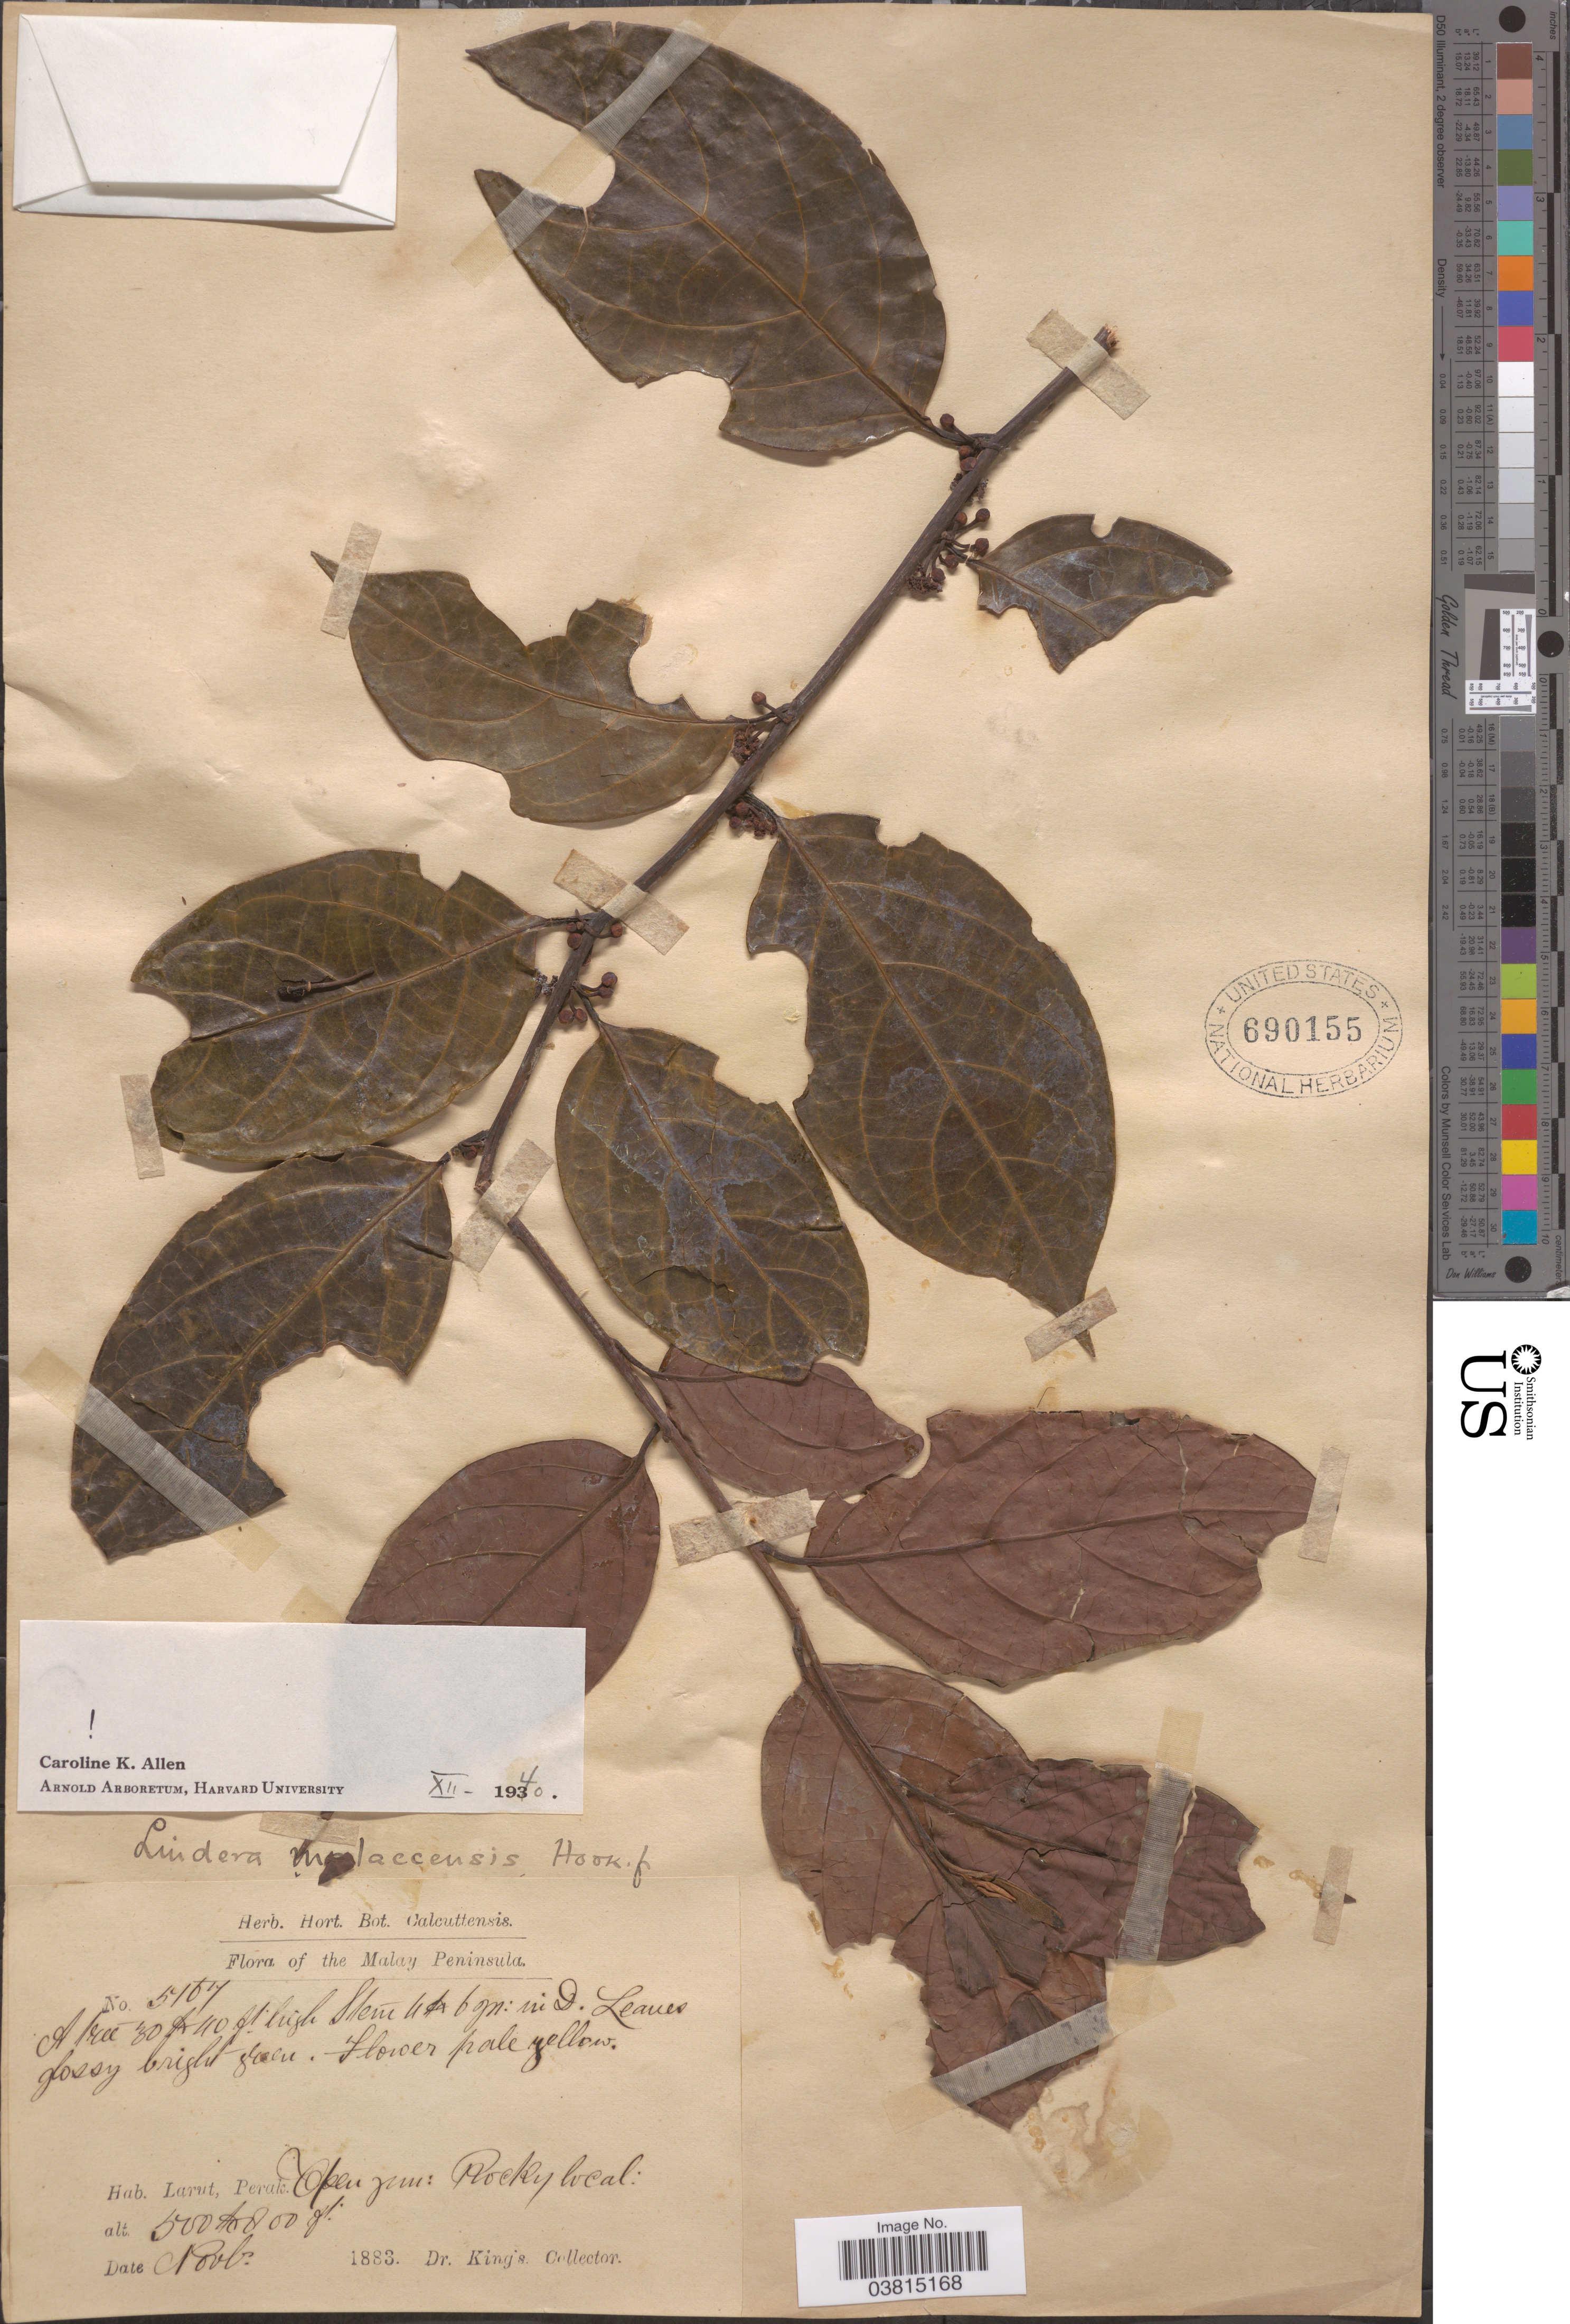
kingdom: Plantae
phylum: Tracheophyta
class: Magnoliopsida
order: Laurales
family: Lauraceae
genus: Lindera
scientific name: Lindera malaccensis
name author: Hook. f.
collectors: Dr. King's collector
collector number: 5167*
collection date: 1883-11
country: Malaysia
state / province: Perak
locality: Malay Peninsula. Larut. Rocky local [unsure placement]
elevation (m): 152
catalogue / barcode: US 690155